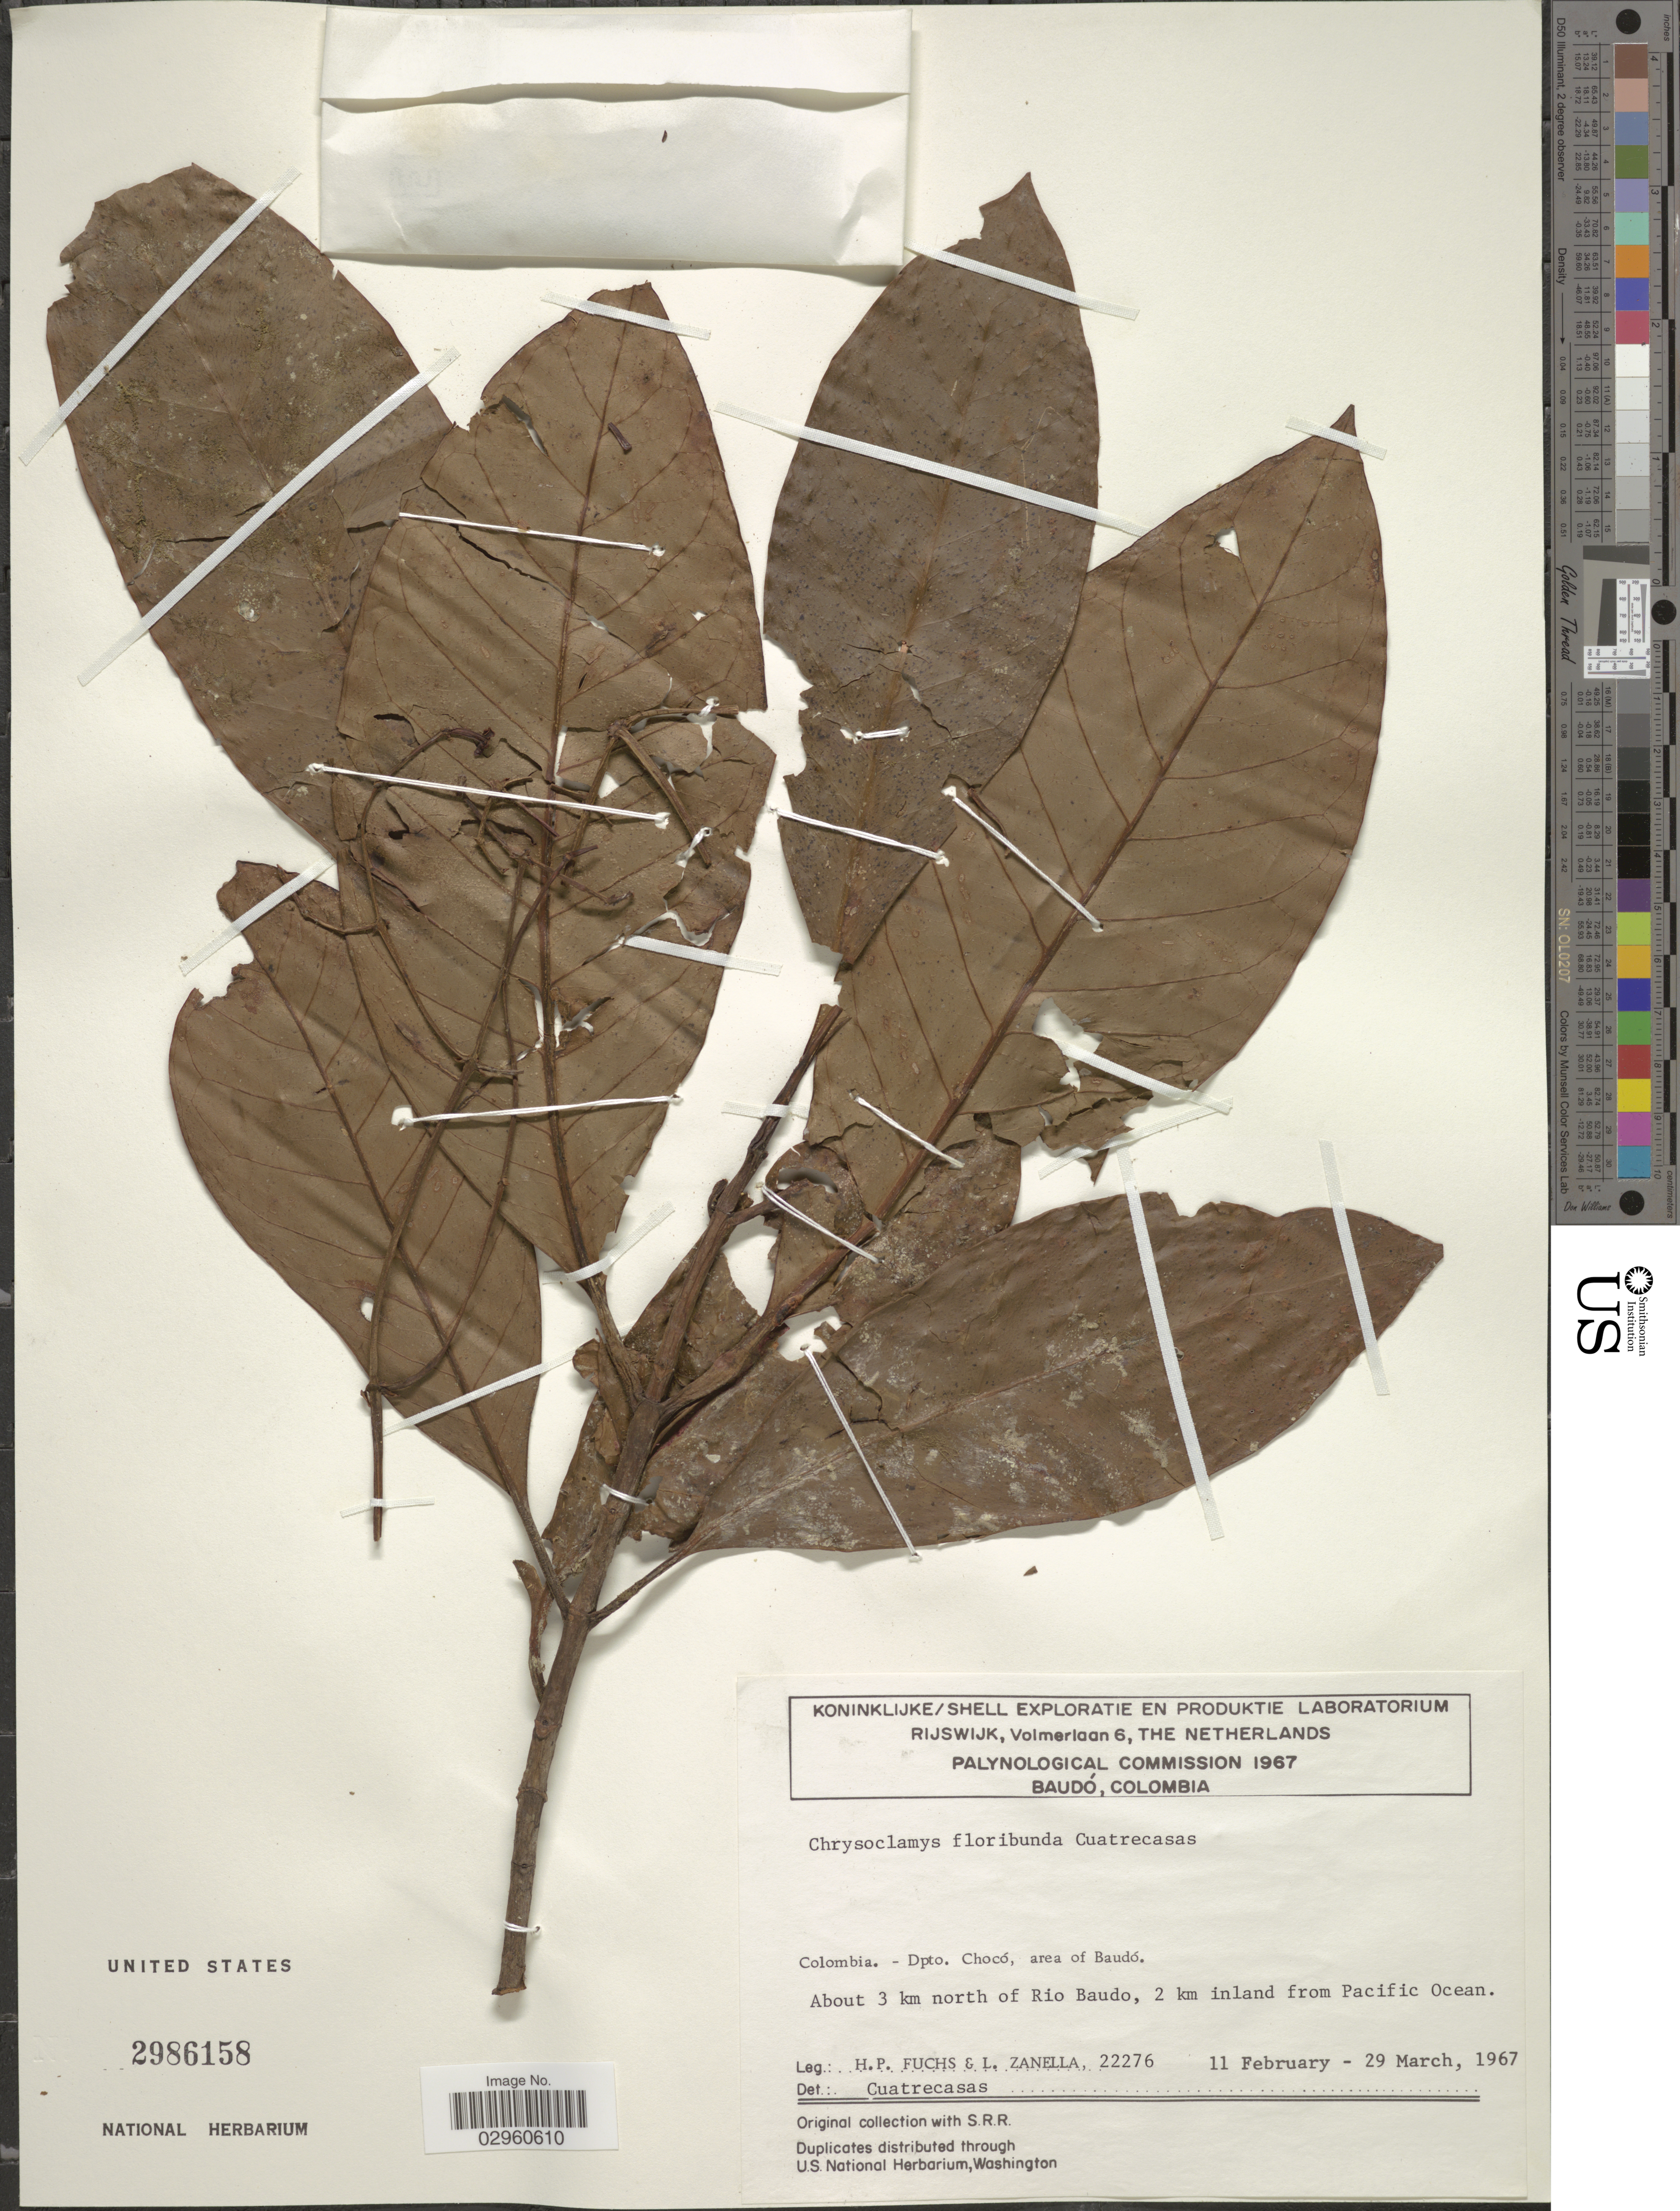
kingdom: Plantae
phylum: Tracheophyta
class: Magnoliopsida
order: Malpighiales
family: Clusiaceae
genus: Chrysochlamys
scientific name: Chrysochlamys floribunda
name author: Cuatrec.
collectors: H. P. Fuchs & L. Zanella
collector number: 22276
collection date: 1967-02-11/1967-03-29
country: Colombia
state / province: Chocó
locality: Dpto. Chocó, area of Baudó. About 3 km north of Rio Baudo, 2 km inland from Pacific Ocean.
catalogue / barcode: US 2986158